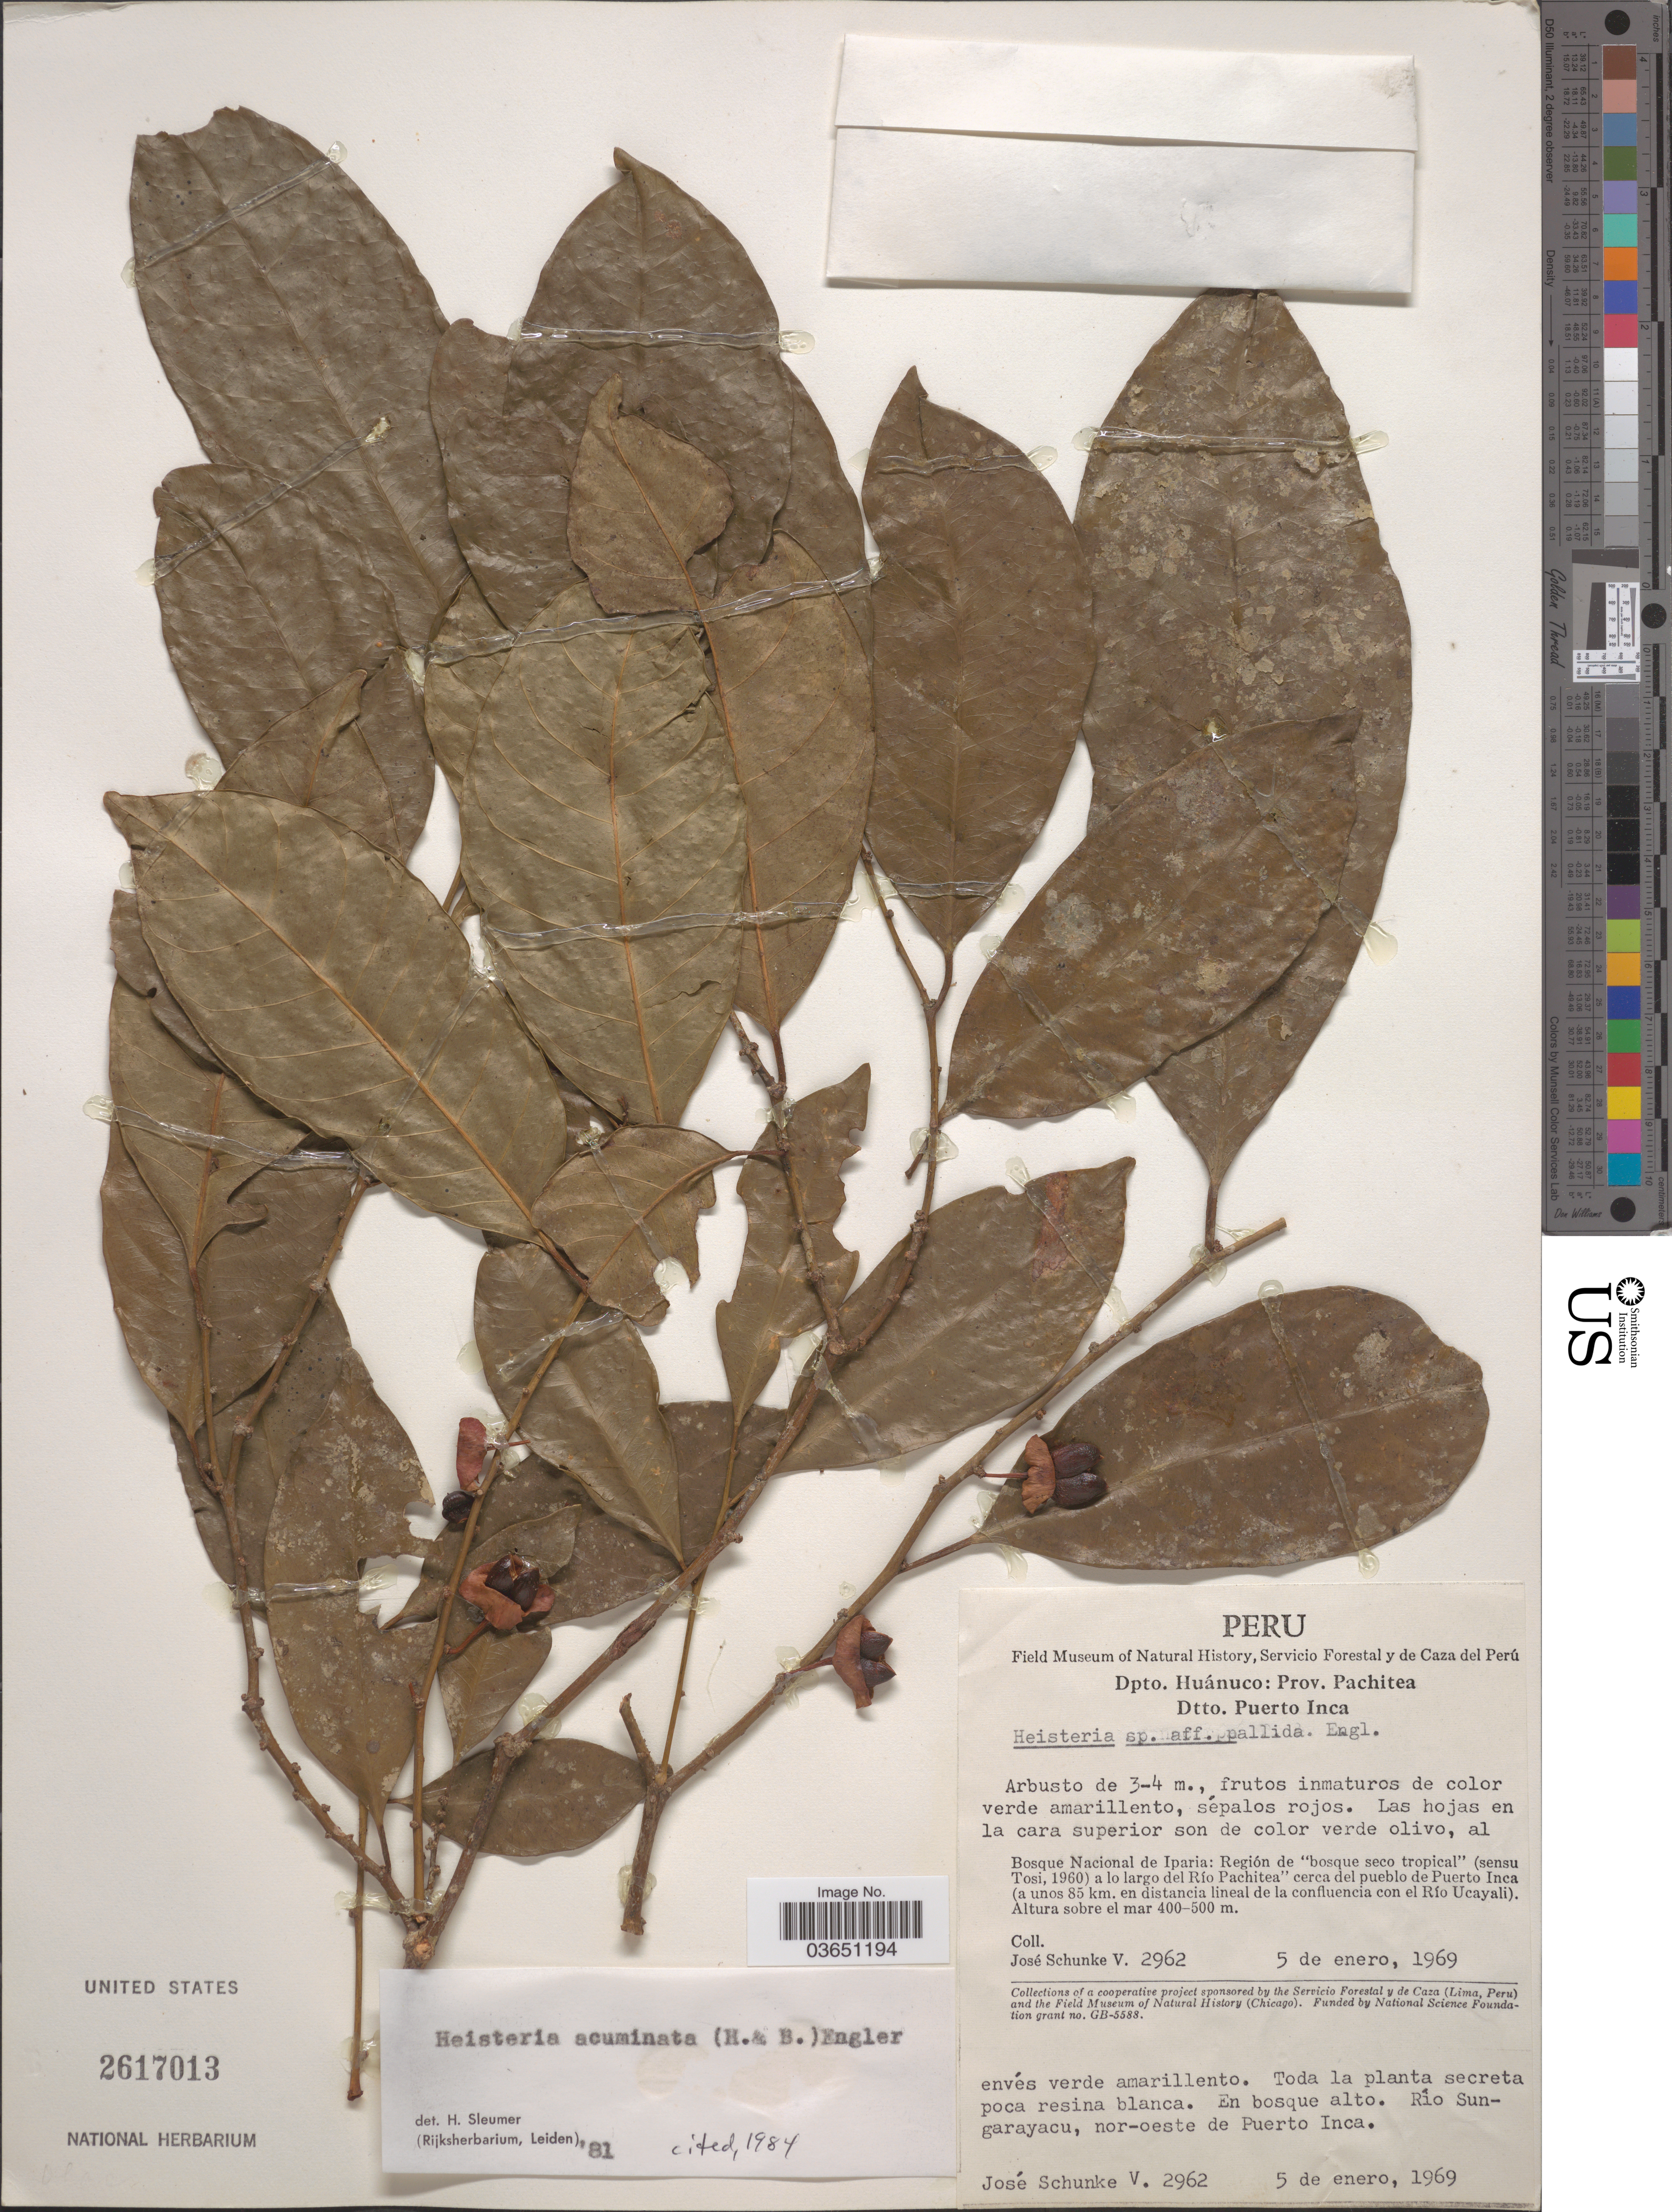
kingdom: Plantae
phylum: Tracheophyta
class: Magnoliopsida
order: Santalales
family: Erythropalaceae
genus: Heisteria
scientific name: Heisteria acuminata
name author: (Humb. & Bonpl.) Engl.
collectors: J. Schunke Vigo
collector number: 2962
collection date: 1969-01-05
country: Peru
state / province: Huánuco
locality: Dpto. Huánuco: Prov. Pachitea Dtto. Puerto Inca. En bosque alto. Río Sungarayacu, nor-oeste de Puerto Inca. Bosque Nacional de Iparia: Región de 'bosque seco tropical' (sensu Tosi, 1960) a lo largo del Río Pachitea' cerca del pueblo de Puerto Inca (a unos 85 km. en distancia lineal de la confluencia con el Río Ucayali).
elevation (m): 400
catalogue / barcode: US 2617013